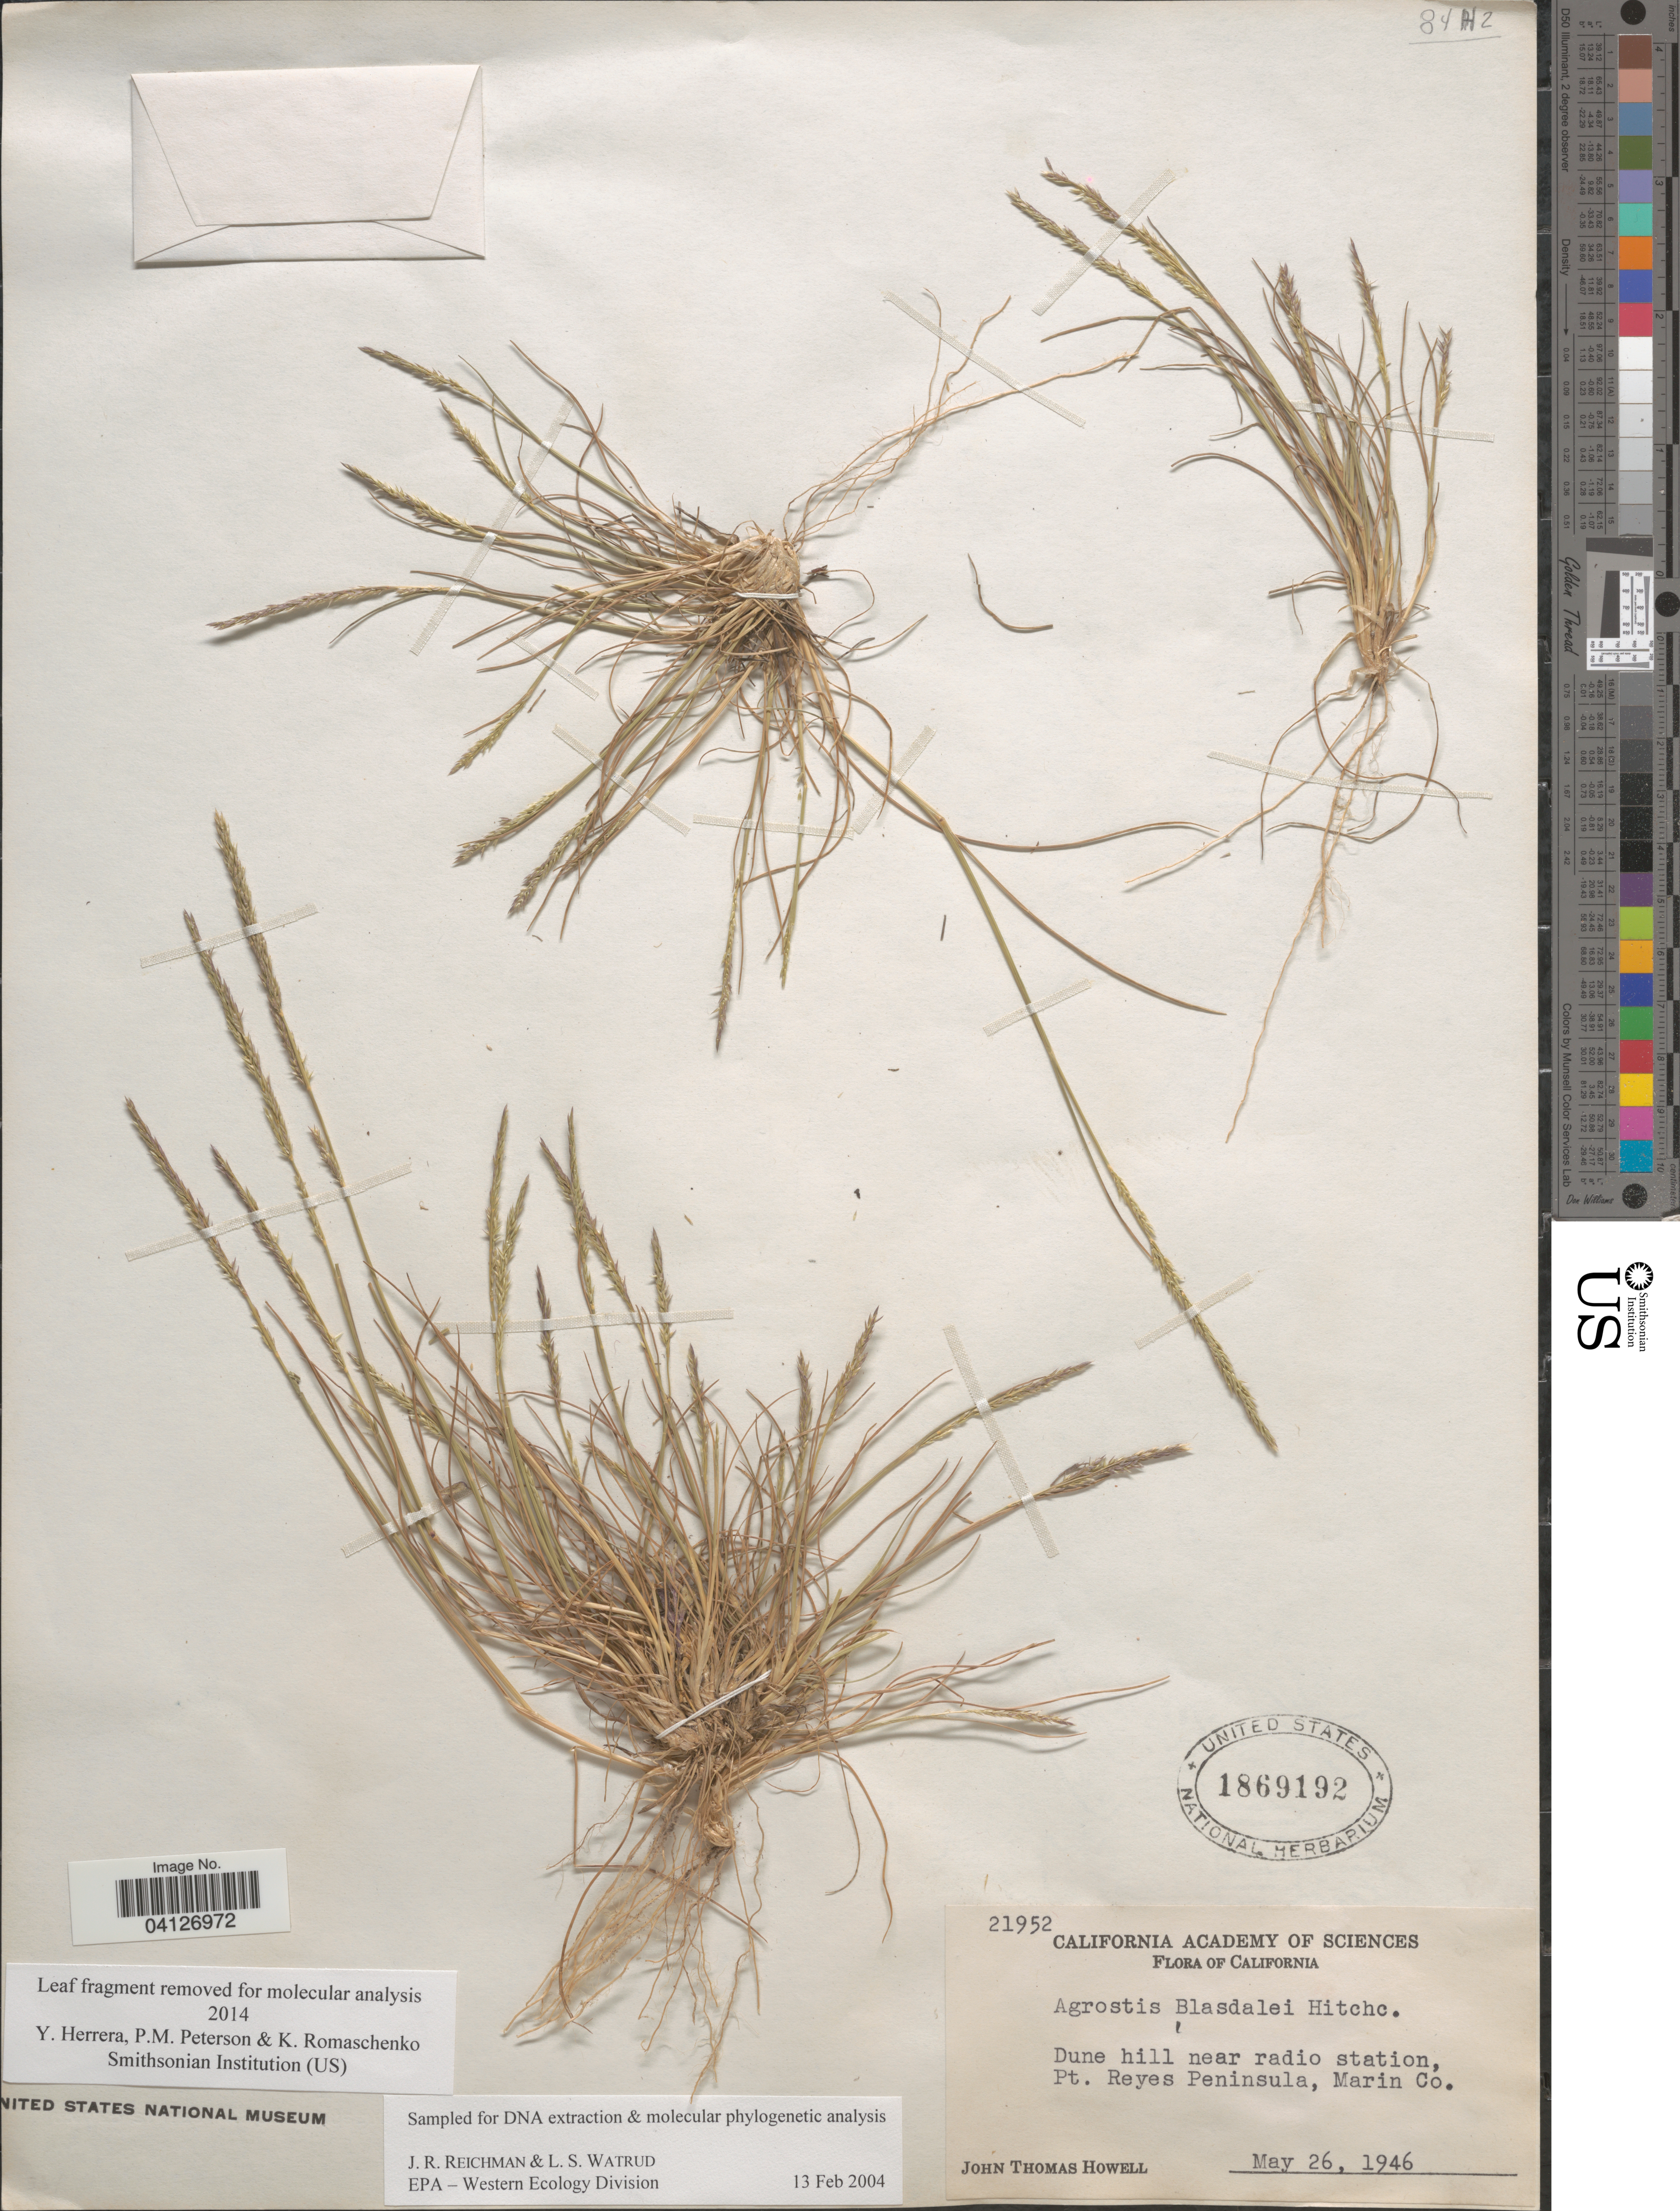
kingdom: Plantae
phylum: Tracheophyta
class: Liliopsida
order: Poales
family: Poaceae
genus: Agrostis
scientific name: Agrostis blasdalei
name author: Hitchc.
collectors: J. T. Howell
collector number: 21952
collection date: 1946-05-26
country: United States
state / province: California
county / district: Marin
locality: Dune hill near radio station, Pt. Reyes Peninsula, Marin Co.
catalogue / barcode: US 1869192